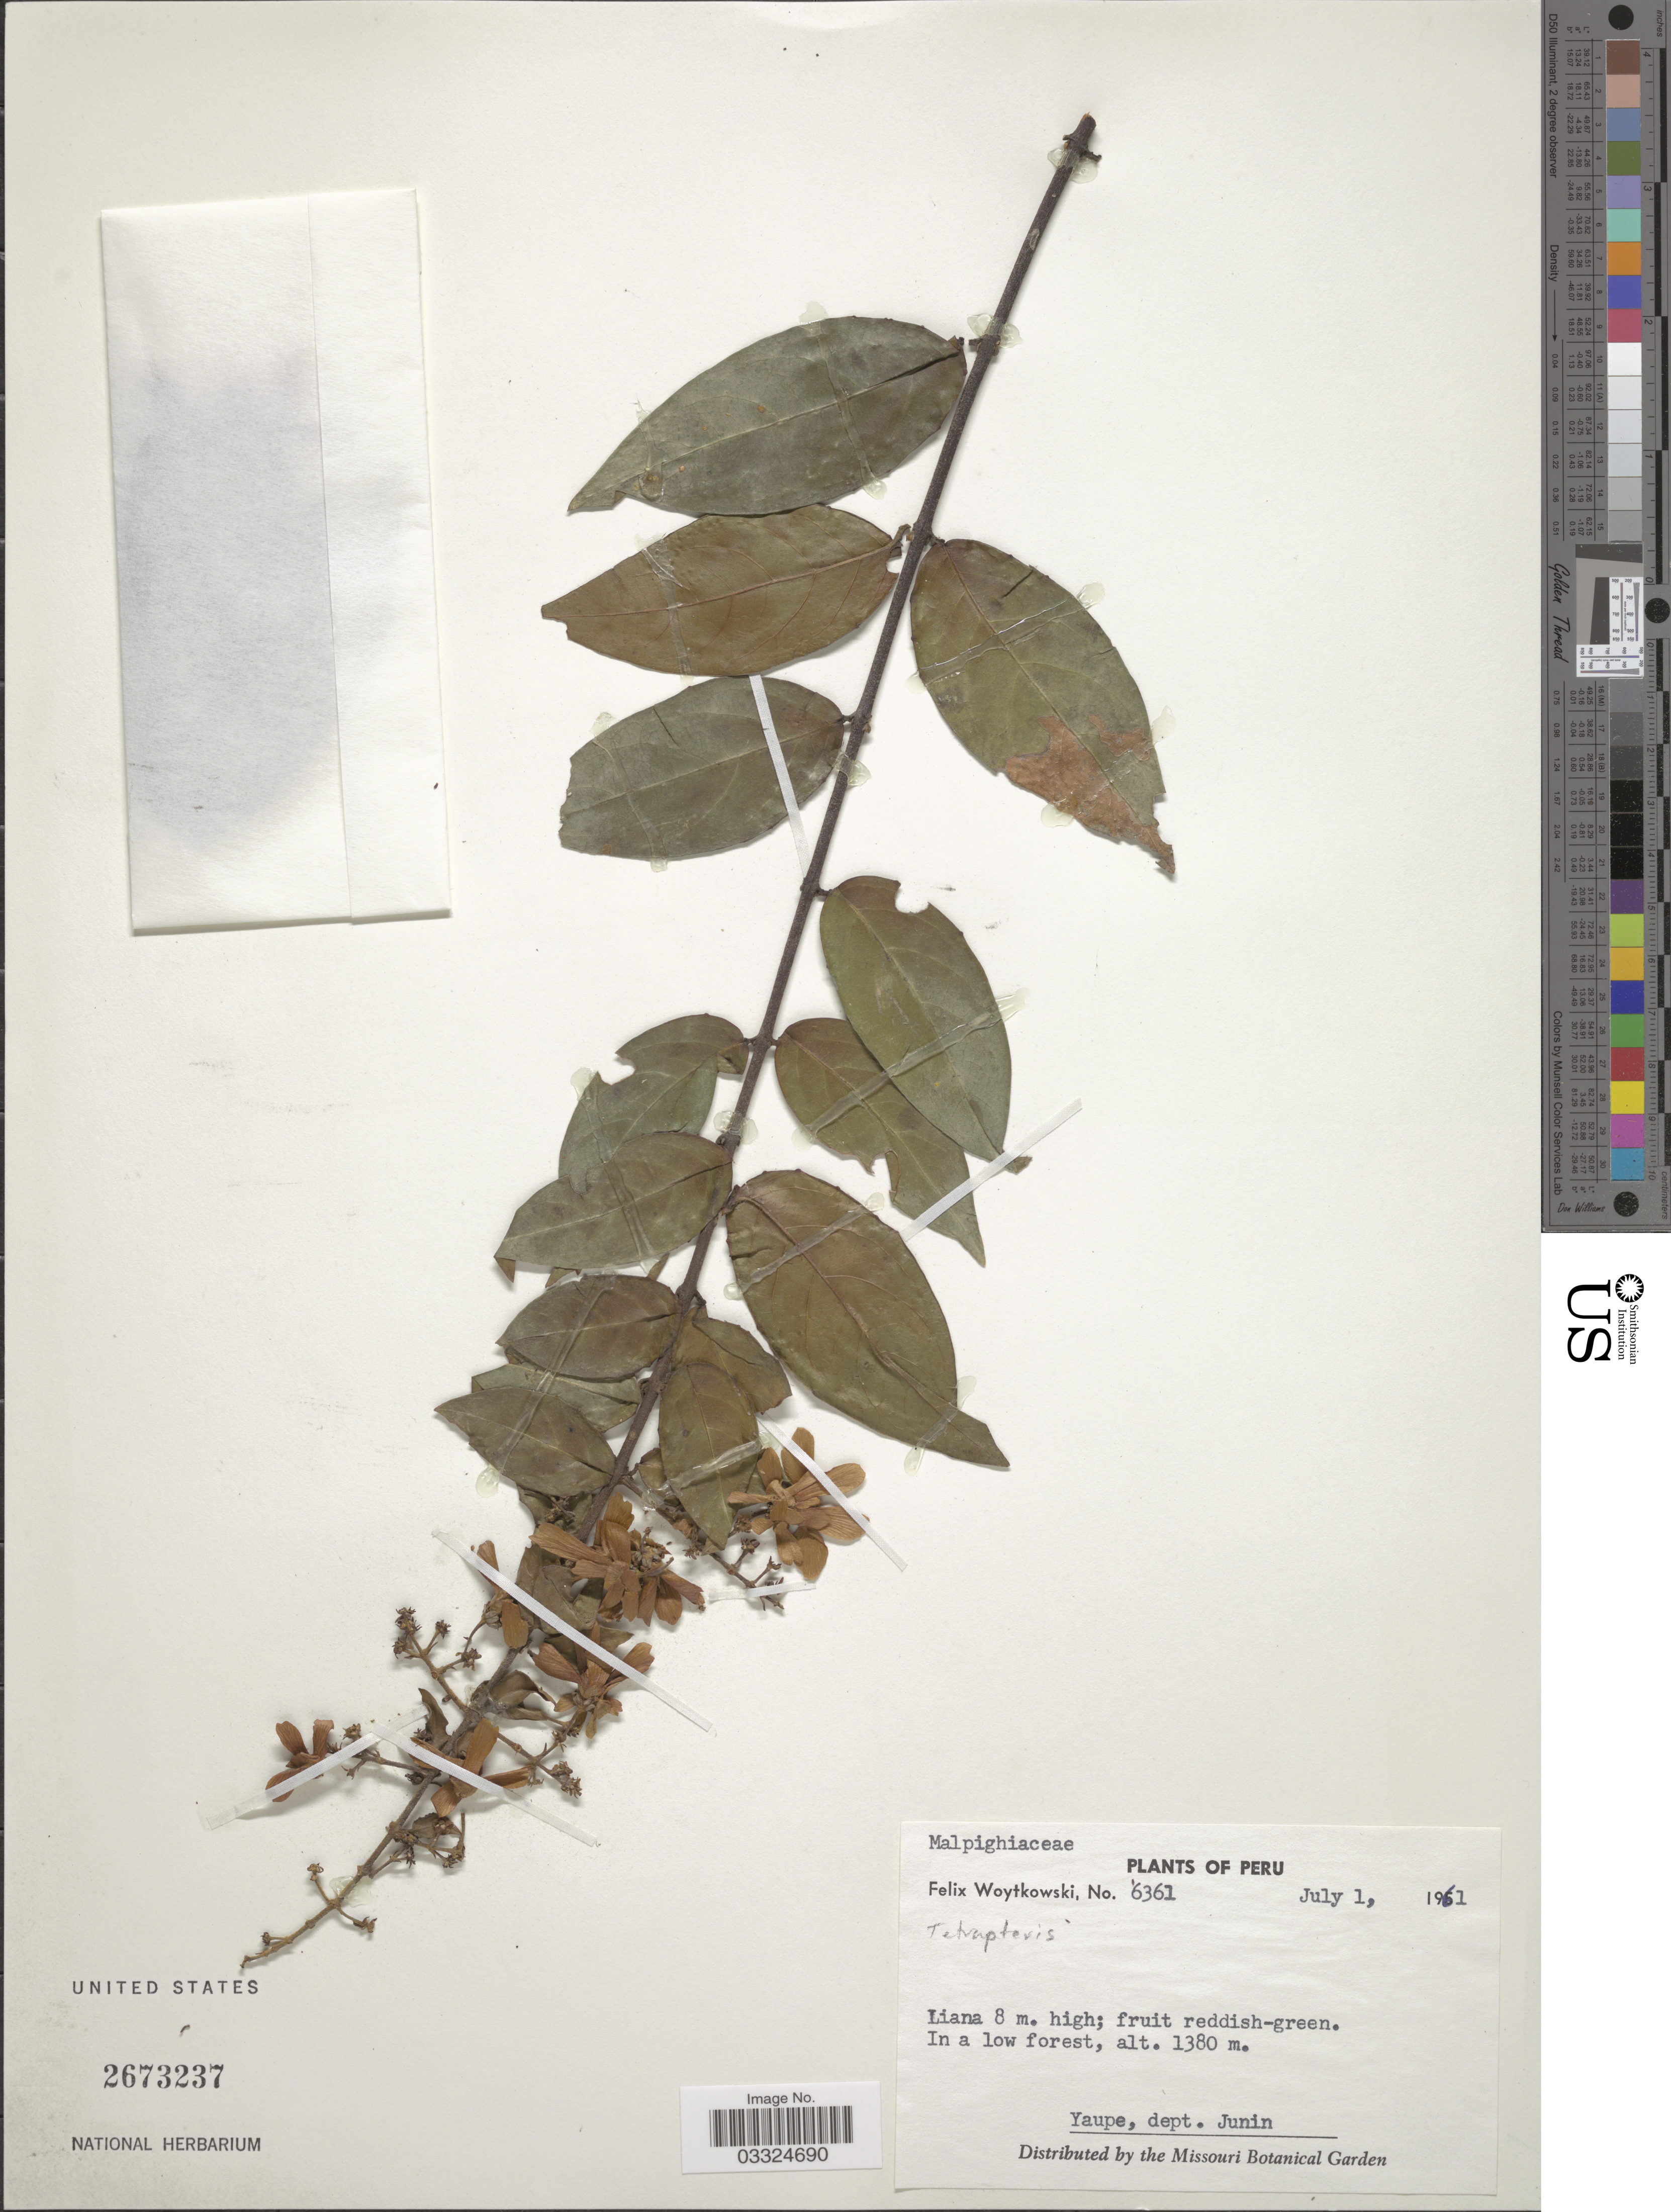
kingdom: Plantae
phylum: Tracheophyta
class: Magnoliopsida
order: Malpighiales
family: Malpighiaceae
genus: Tetrapterys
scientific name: Tetrapterys sp.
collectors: F. Woytkowski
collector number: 6361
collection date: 1961-07-01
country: Peru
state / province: Junín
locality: Yuape, dept. Junin.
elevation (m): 1380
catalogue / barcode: US 2673237